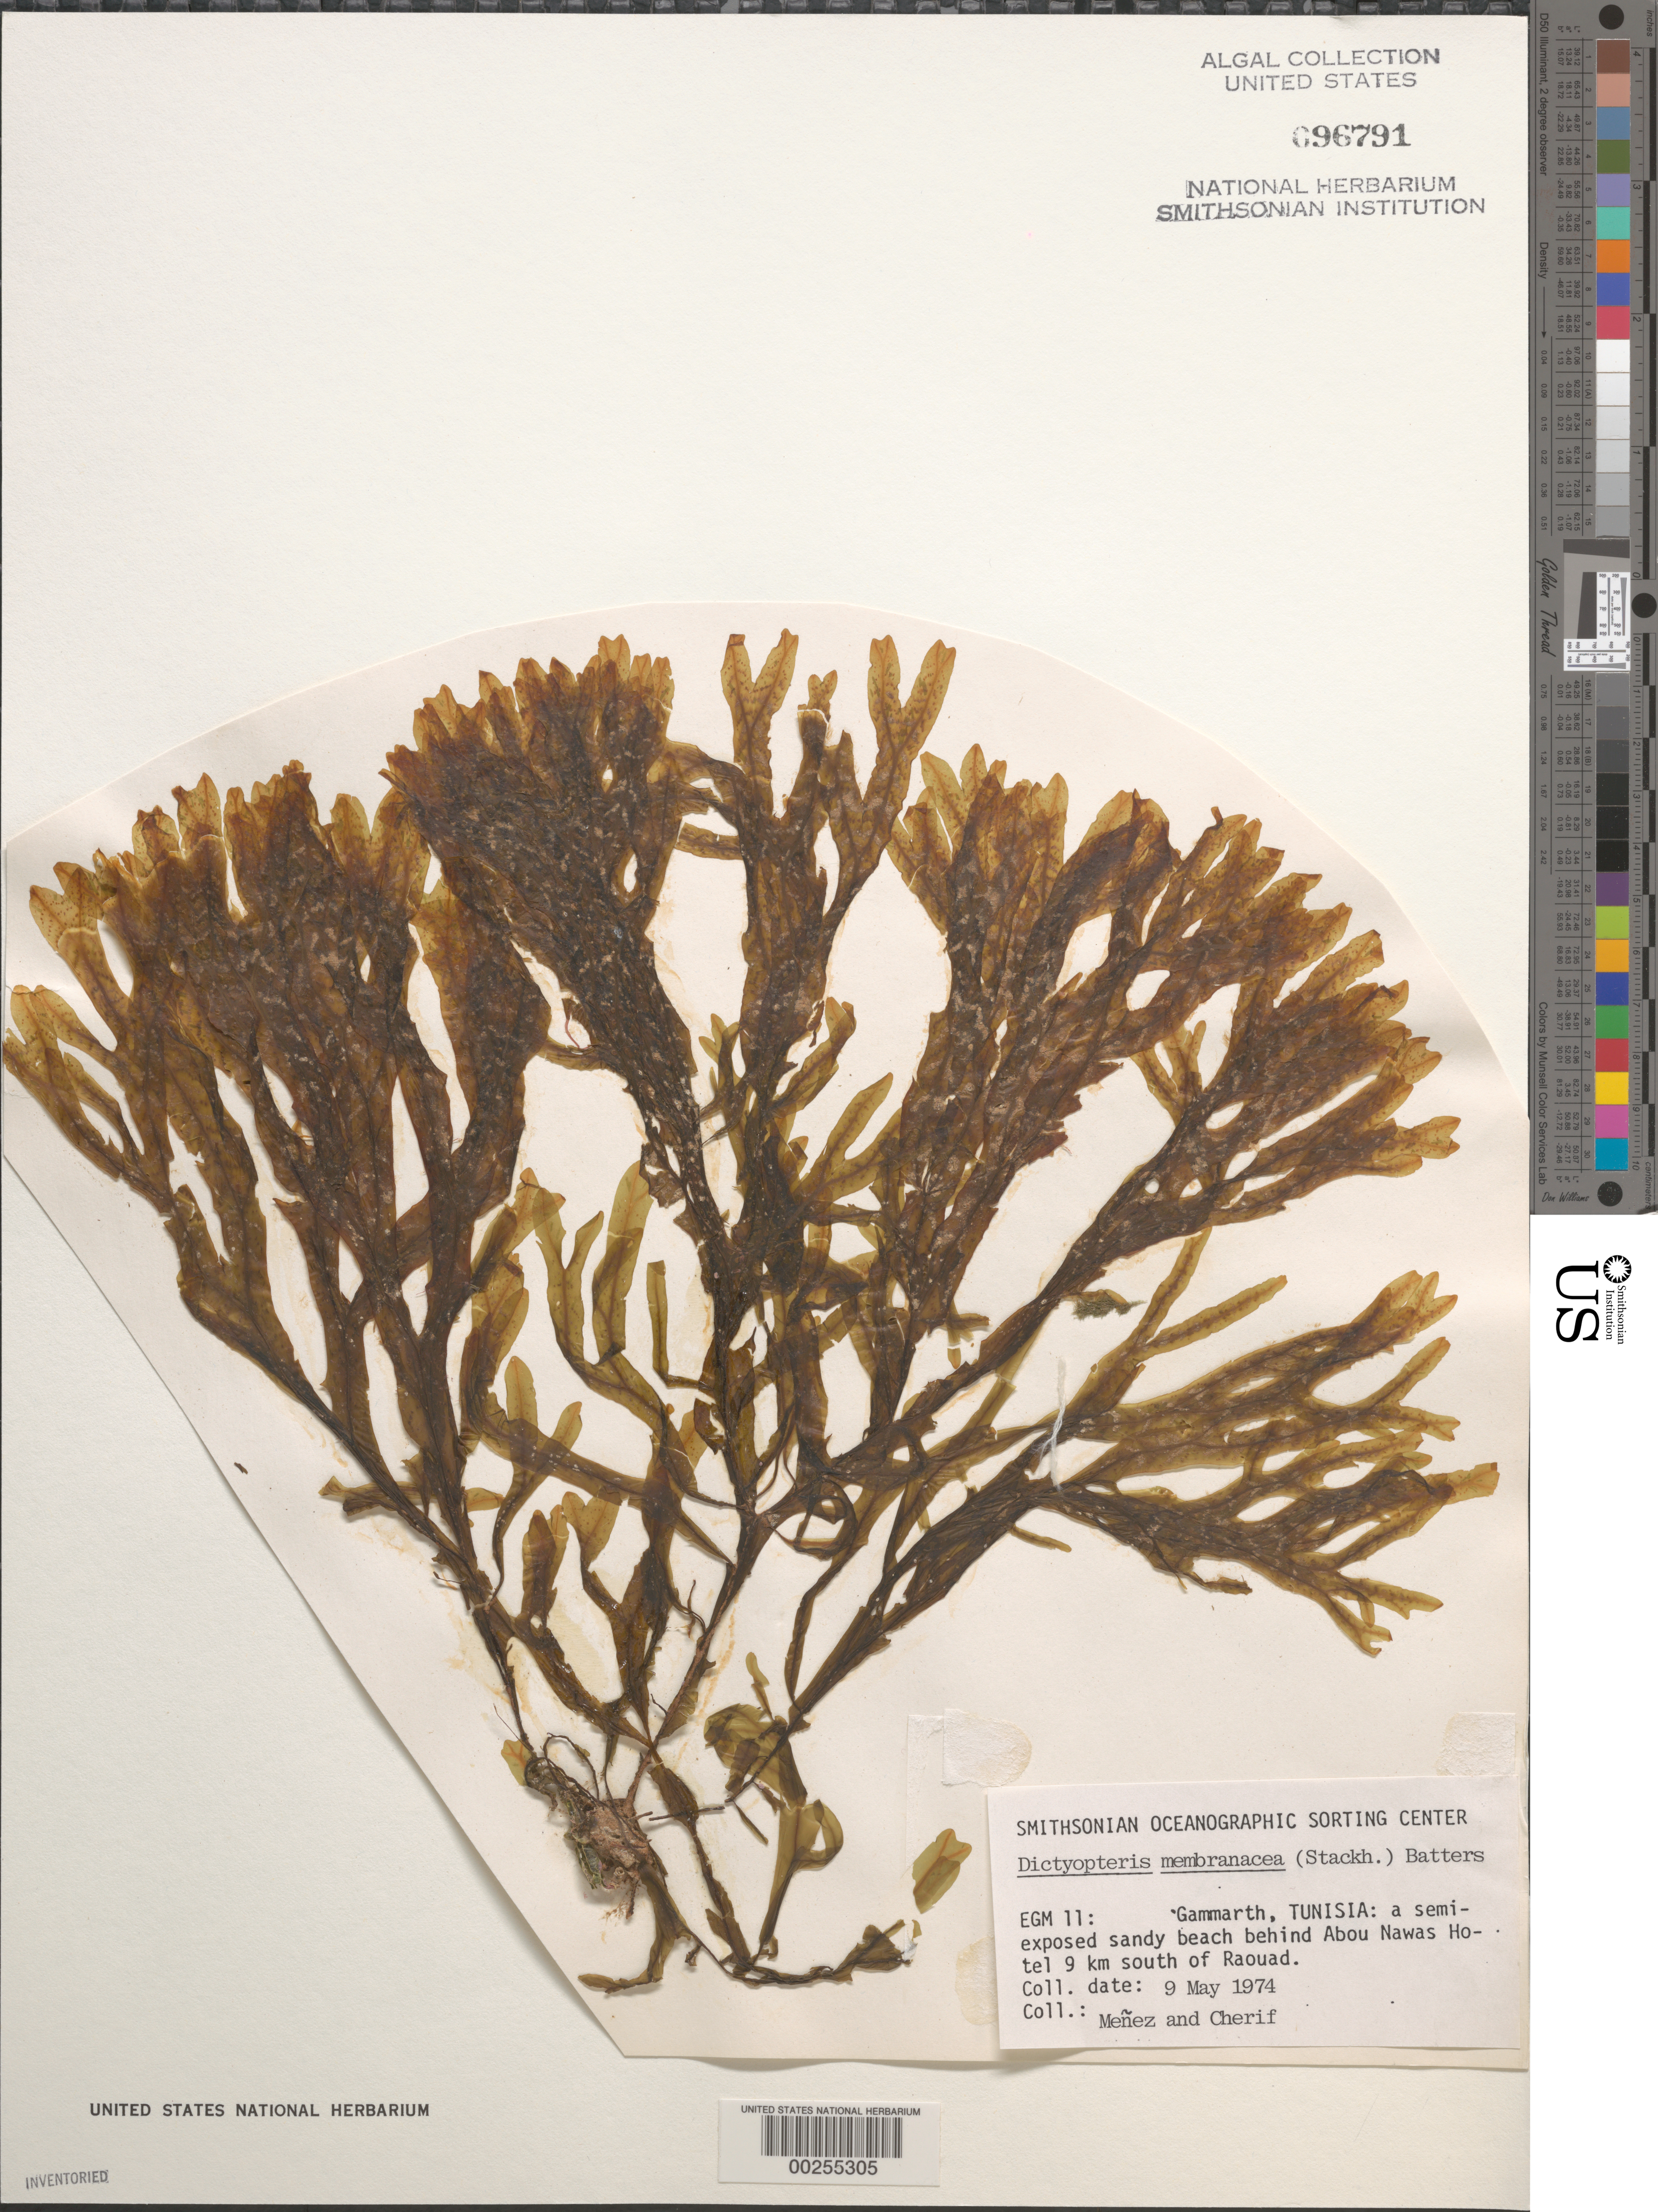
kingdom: Chromista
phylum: Ochrophyta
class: Phaeophyceae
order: Dictyotales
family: Dictyotaceae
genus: Dictyopteris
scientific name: Dictyopteris polypodioides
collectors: Meñez & -. Cherif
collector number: EGM 11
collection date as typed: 09 May 1974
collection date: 1974-05-09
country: Tunisia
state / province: Tunis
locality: Gammarth, behind abou nawas hotel, nine km south of raouad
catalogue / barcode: US 96791